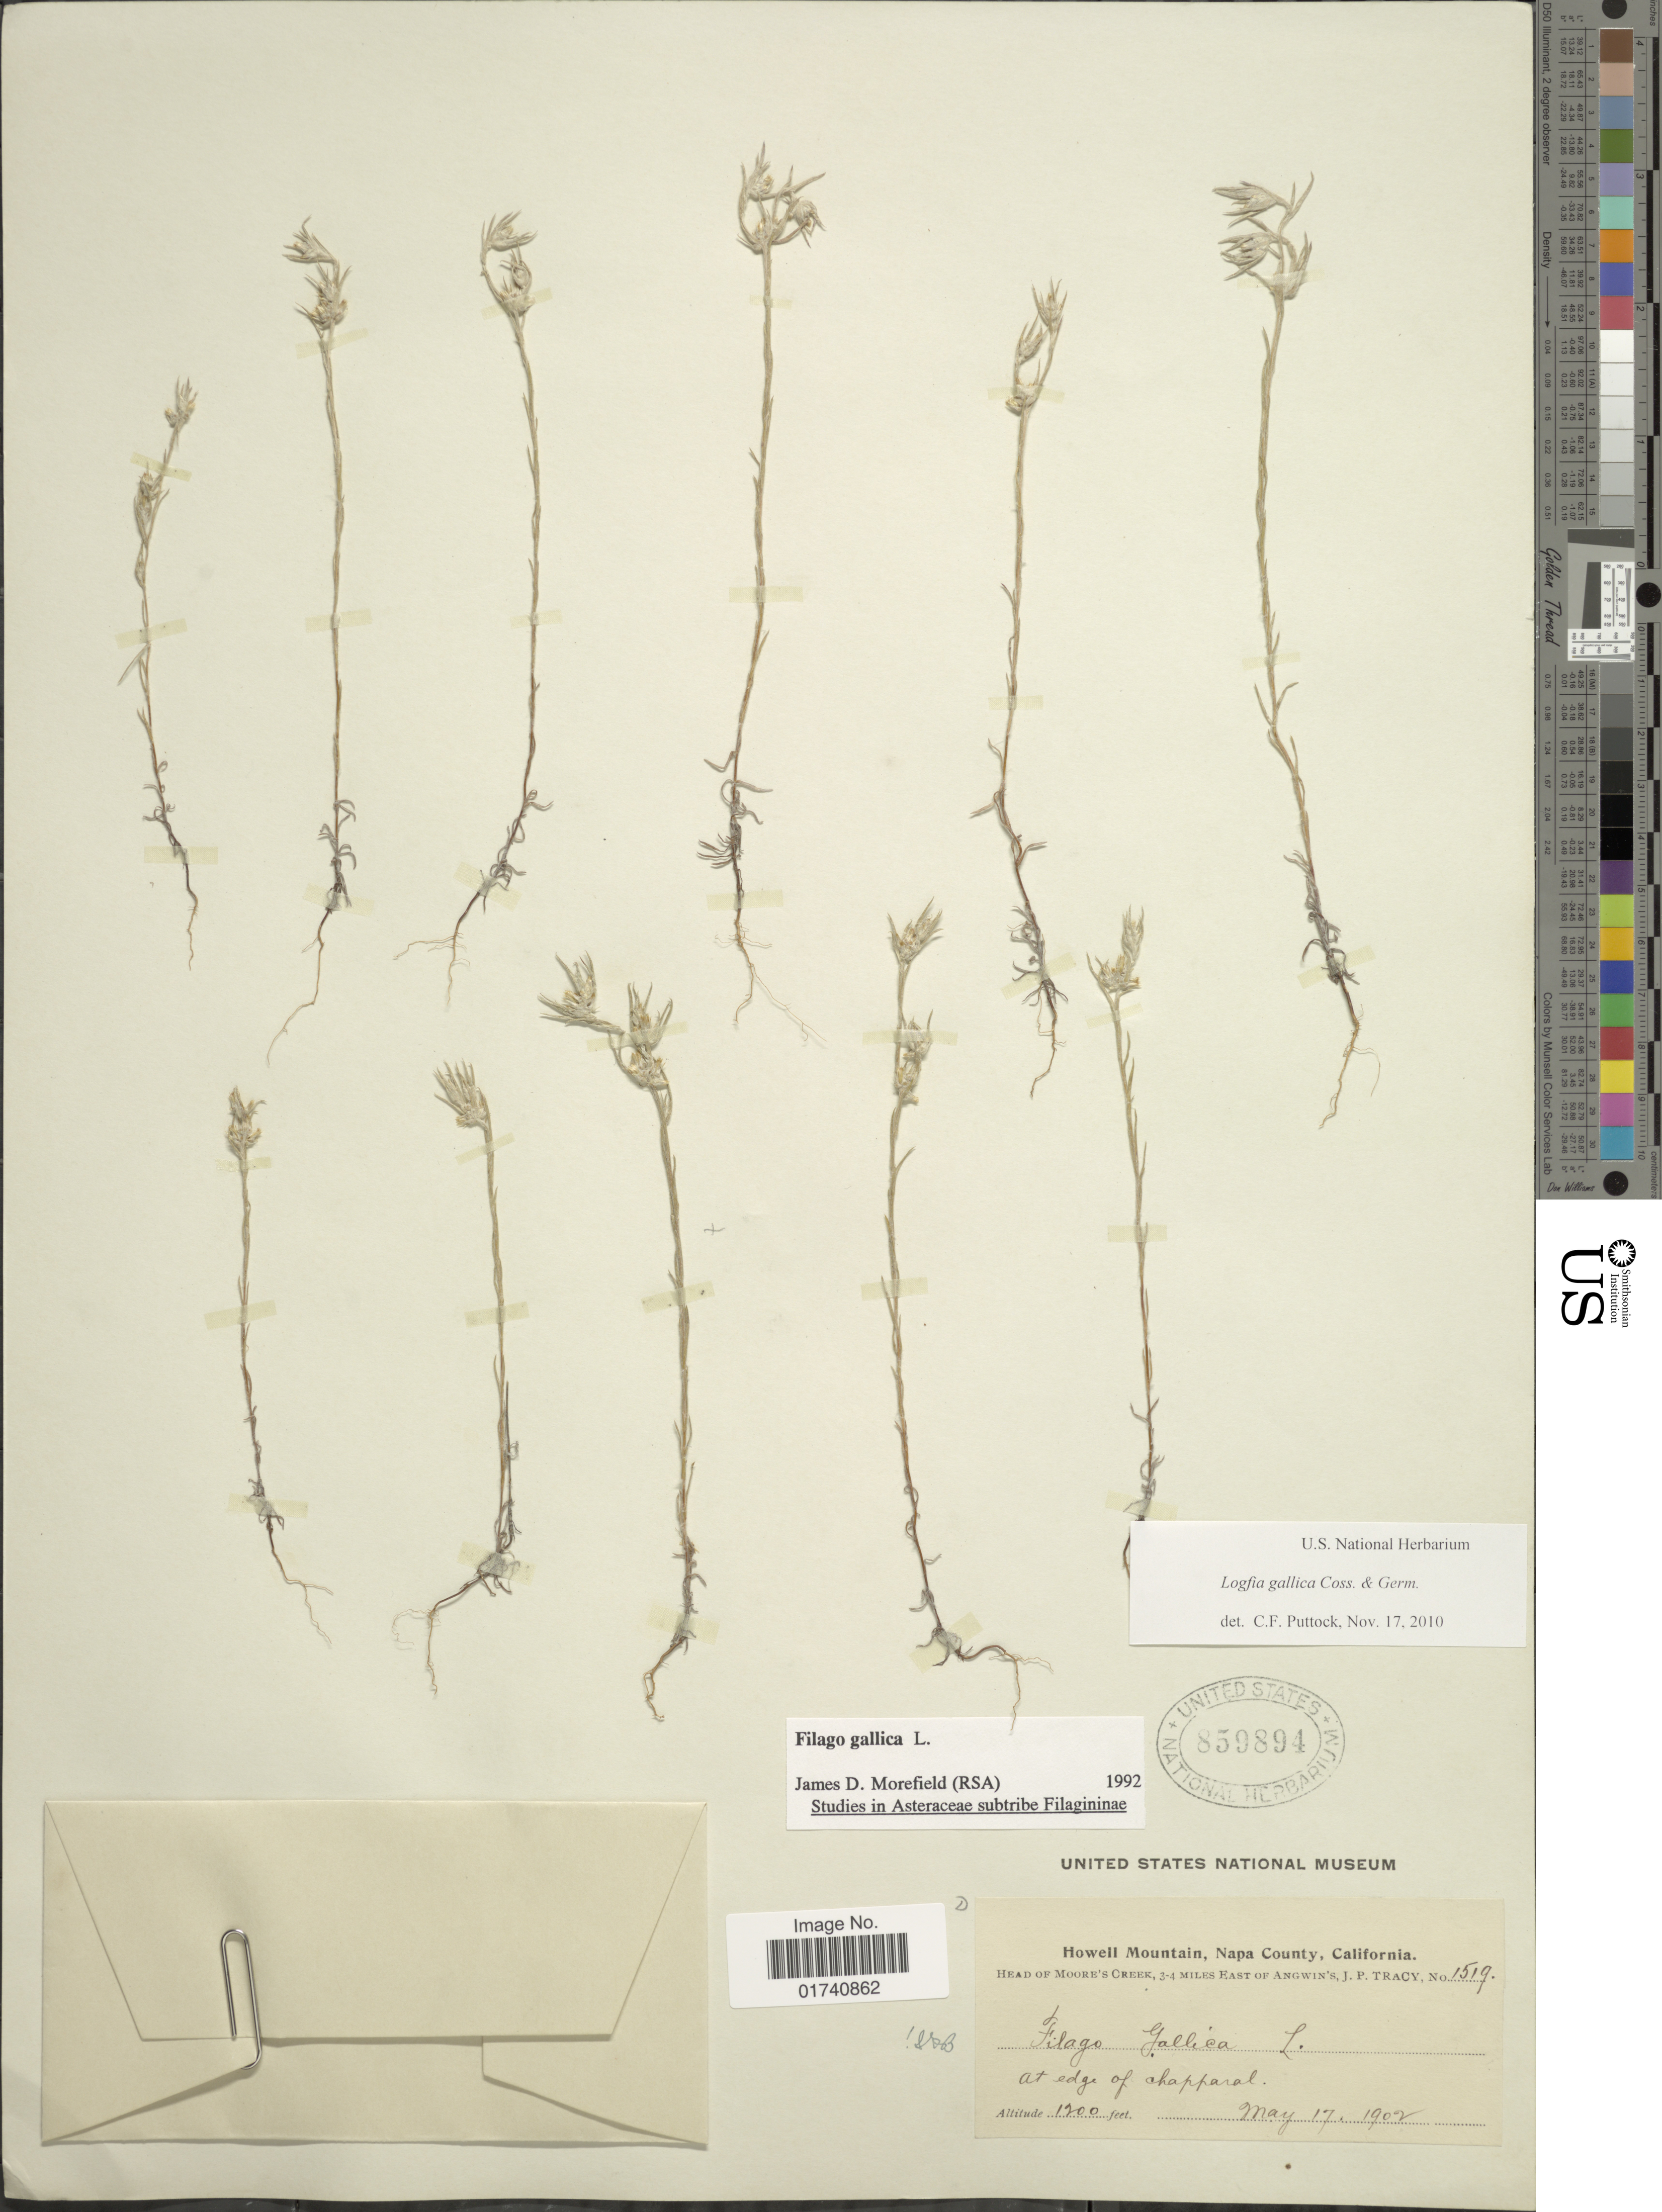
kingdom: Plantae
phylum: Tracheophyta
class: Magnoliopsida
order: Asterales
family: Asteraceae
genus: Logfia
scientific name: Logfia gallica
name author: (L.) Coss. & Germ.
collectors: J. Tracy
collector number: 1519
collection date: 1902-05-17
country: United States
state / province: California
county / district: Napa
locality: Howell Mounty, Napa County. Head of Moore's Creek, 3-4 miles East of Angwin's. At edge of chapparal.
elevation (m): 366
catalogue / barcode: US 859894